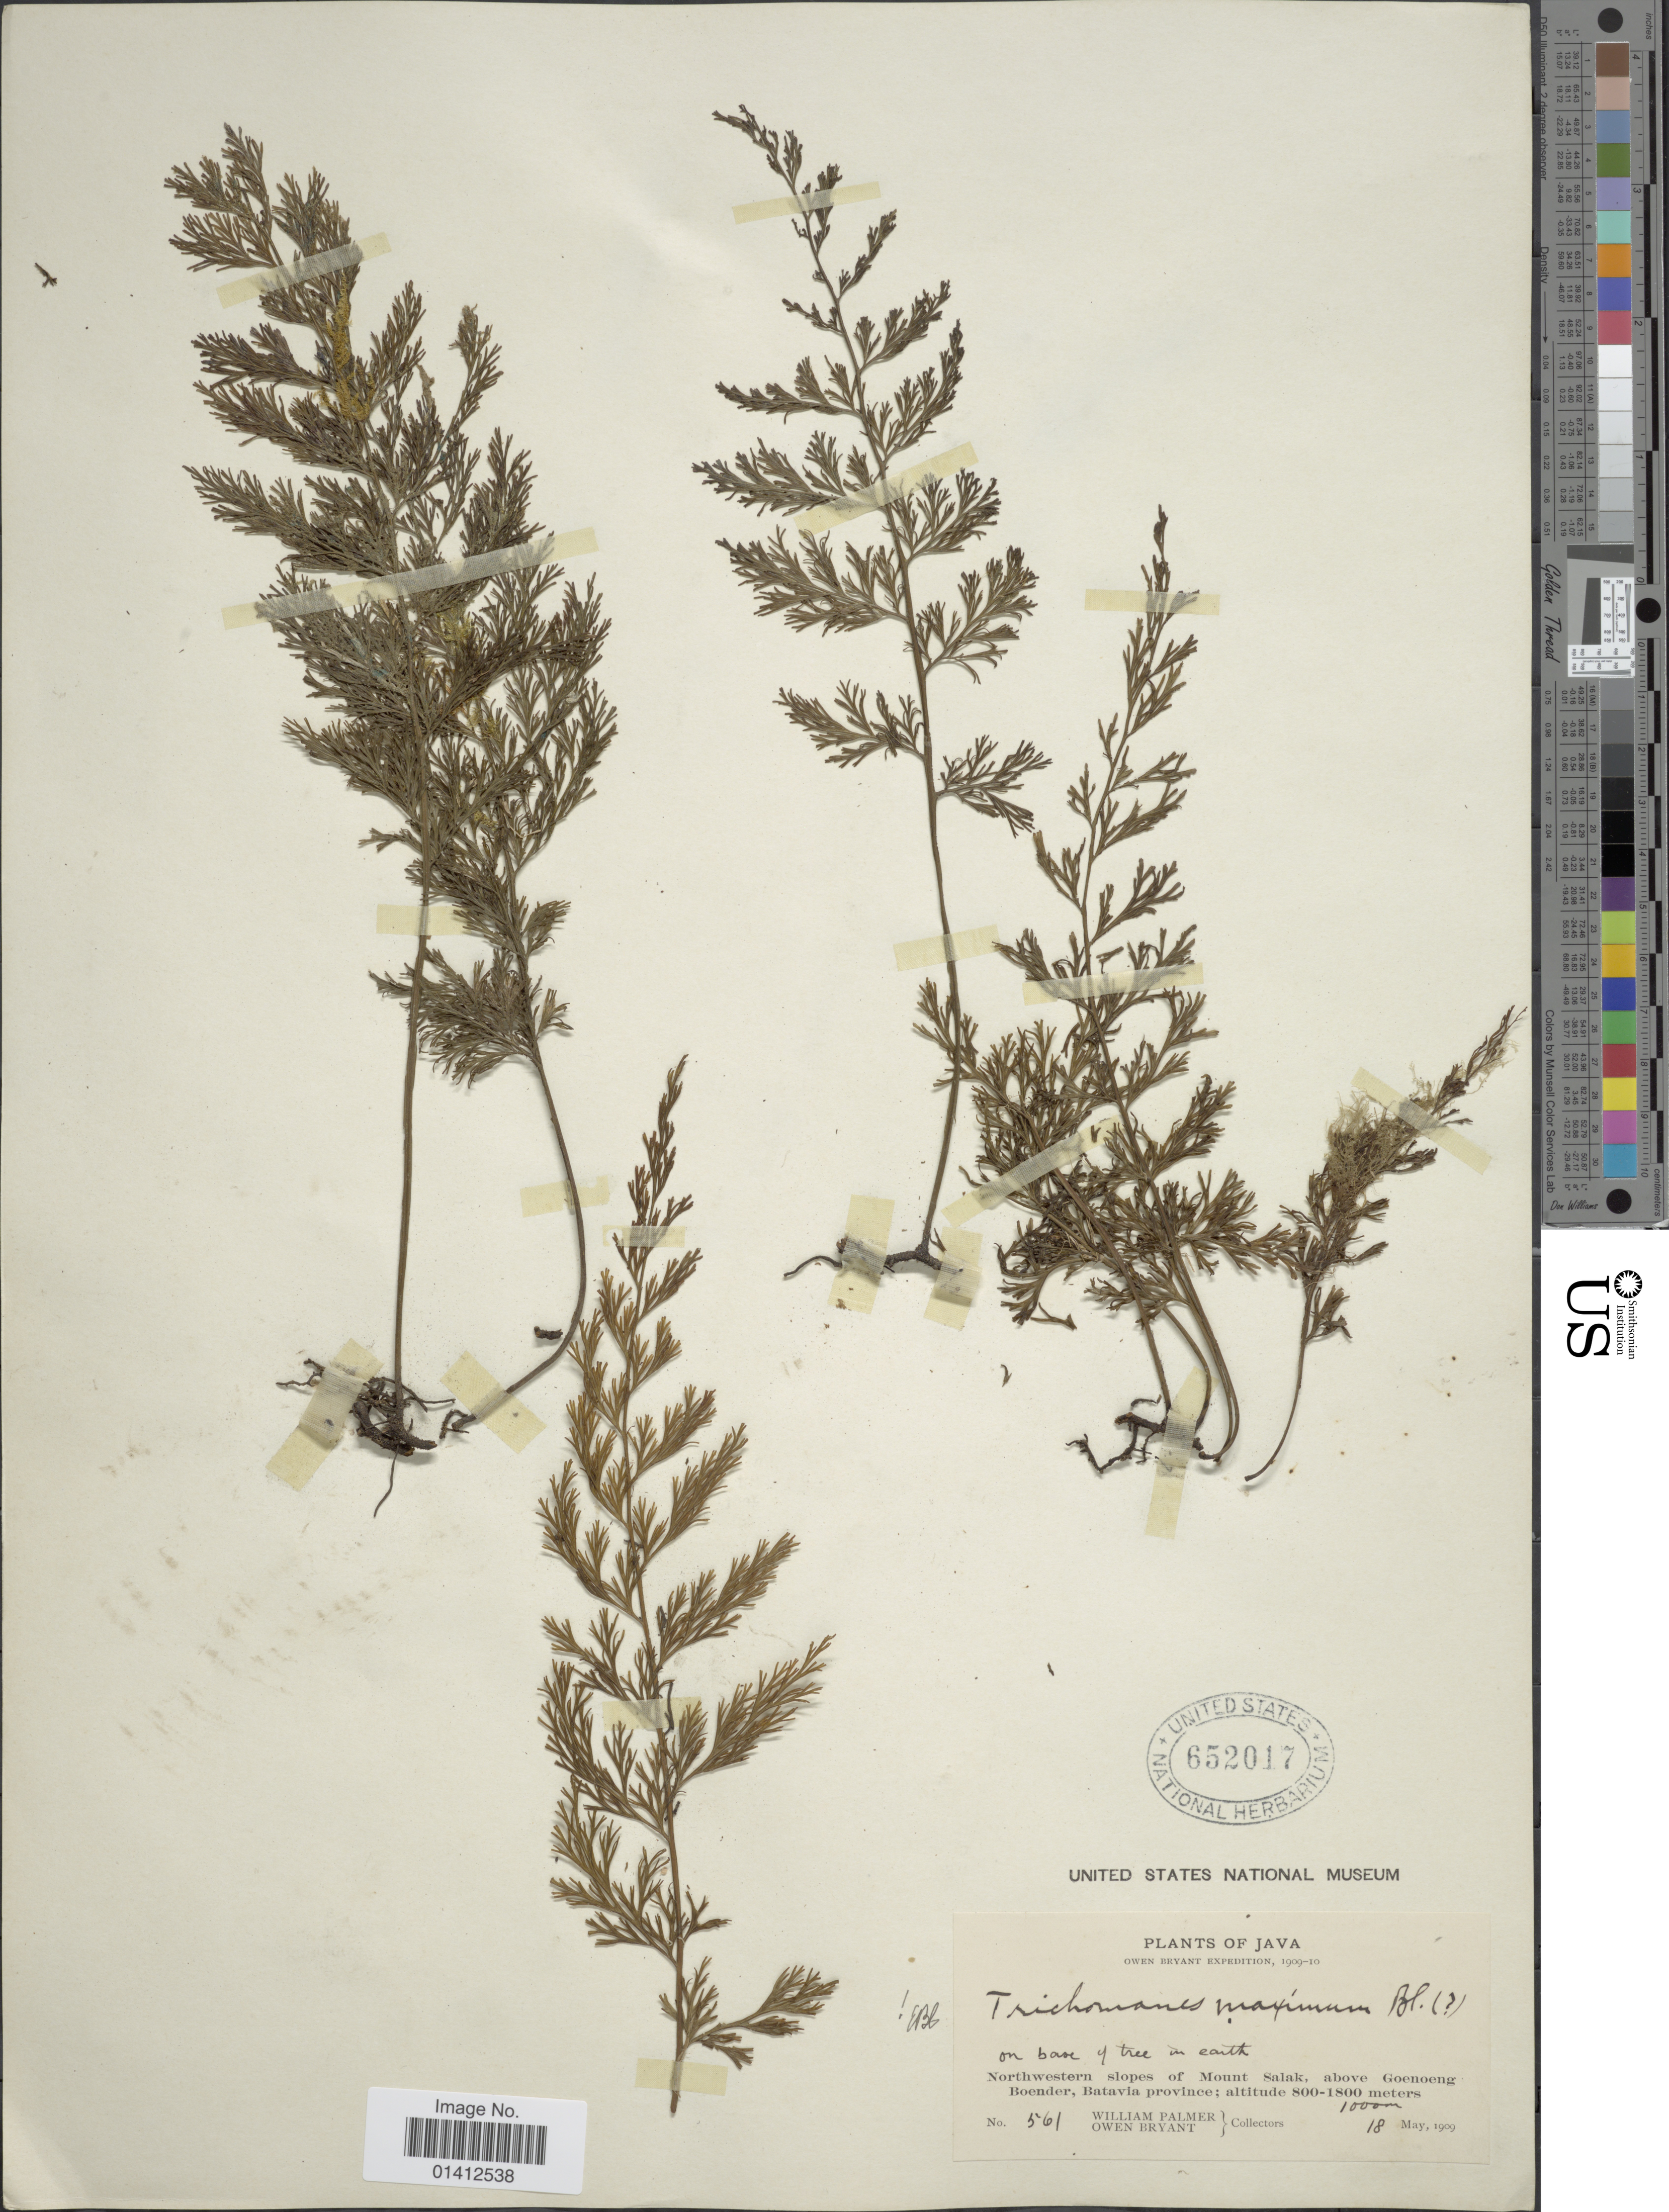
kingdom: Plantae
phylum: Tracheophyta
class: Polypodiopsida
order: Hymenophyllales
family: Hymenophyllaceae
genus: Vandenboschia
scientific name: Vandenboschia maxima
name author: (Blume) Copel.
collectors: W. Palmer & O. Bryant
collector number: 561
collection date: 1909-05-18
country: Indonesia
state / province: Java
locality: Northwestern slopes of Mount Salak, above Goenoeng Boender, batavia province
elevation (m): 800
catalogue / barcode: US 652017